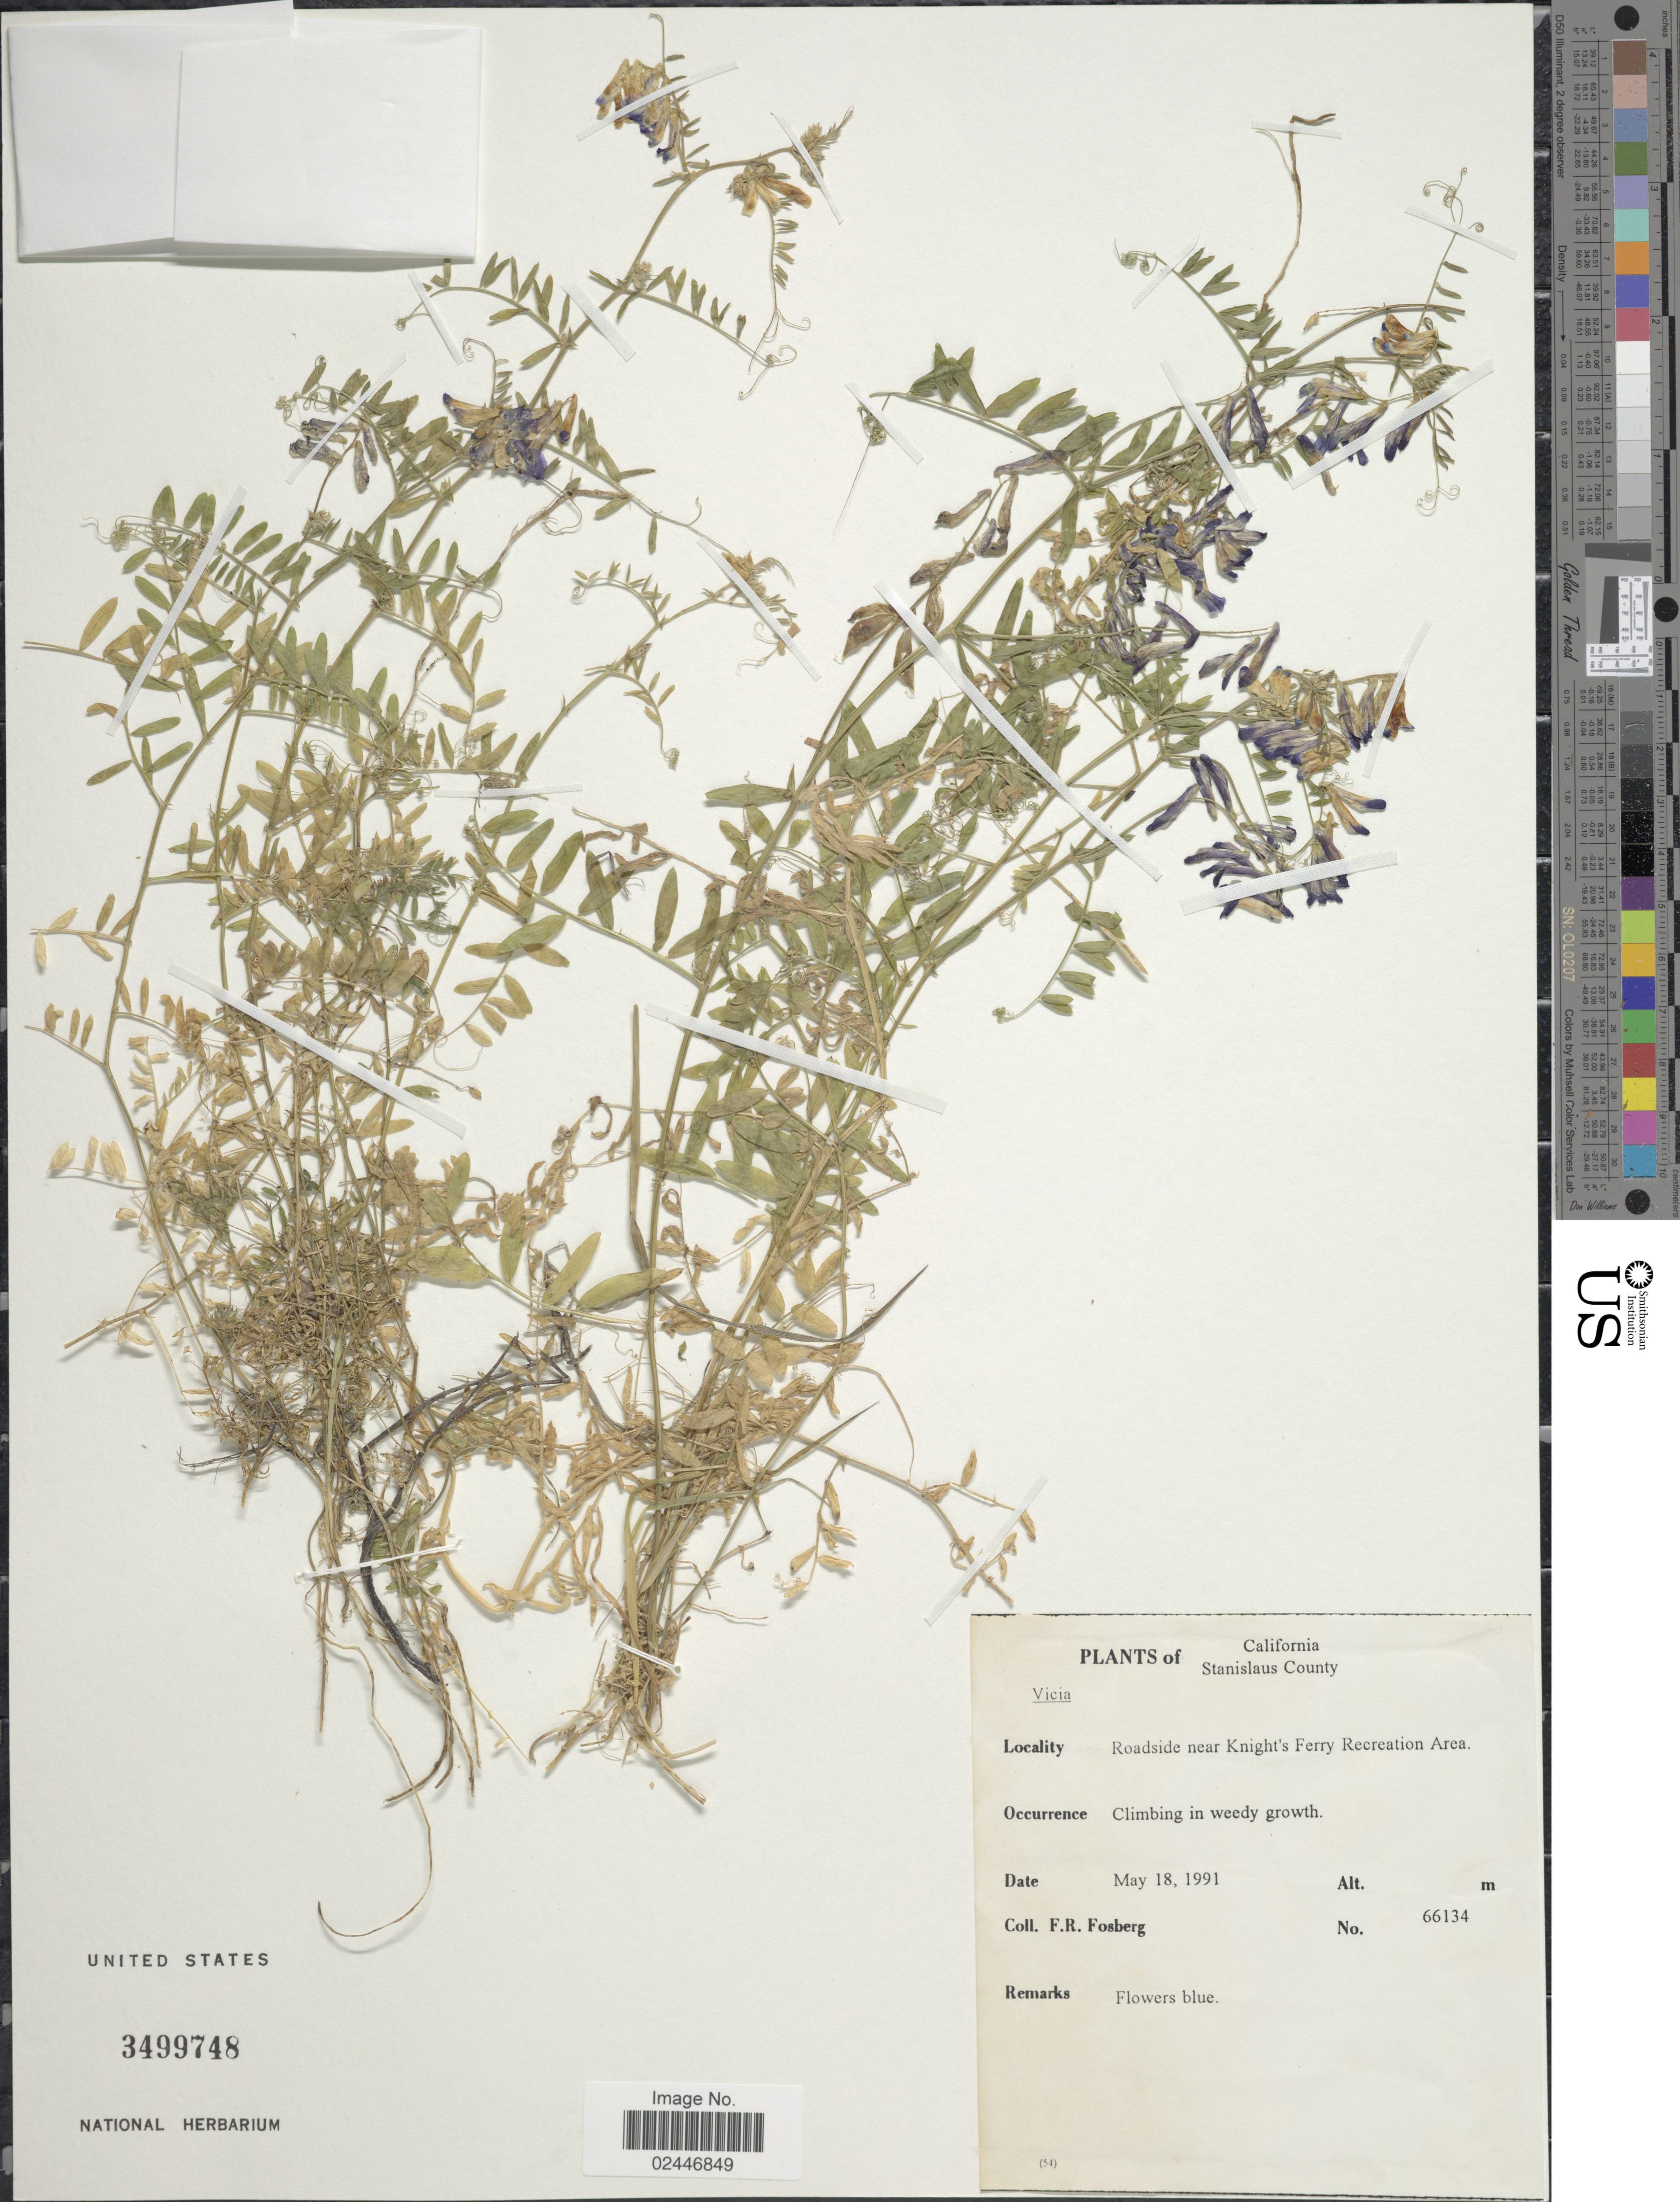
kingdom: Plantae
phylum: Tracheophyta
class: Magnoliopsida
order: Fabales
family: Fabaceae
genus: Vicia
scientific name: Vicia sp.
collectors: F. R. Fosberg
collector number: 66134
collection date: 1991-05-18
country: United States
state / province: California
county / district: Stanislaus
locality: Stanislaus County, Roadside near Knight's Ferry Recreation Area.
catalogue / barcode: US 3499748